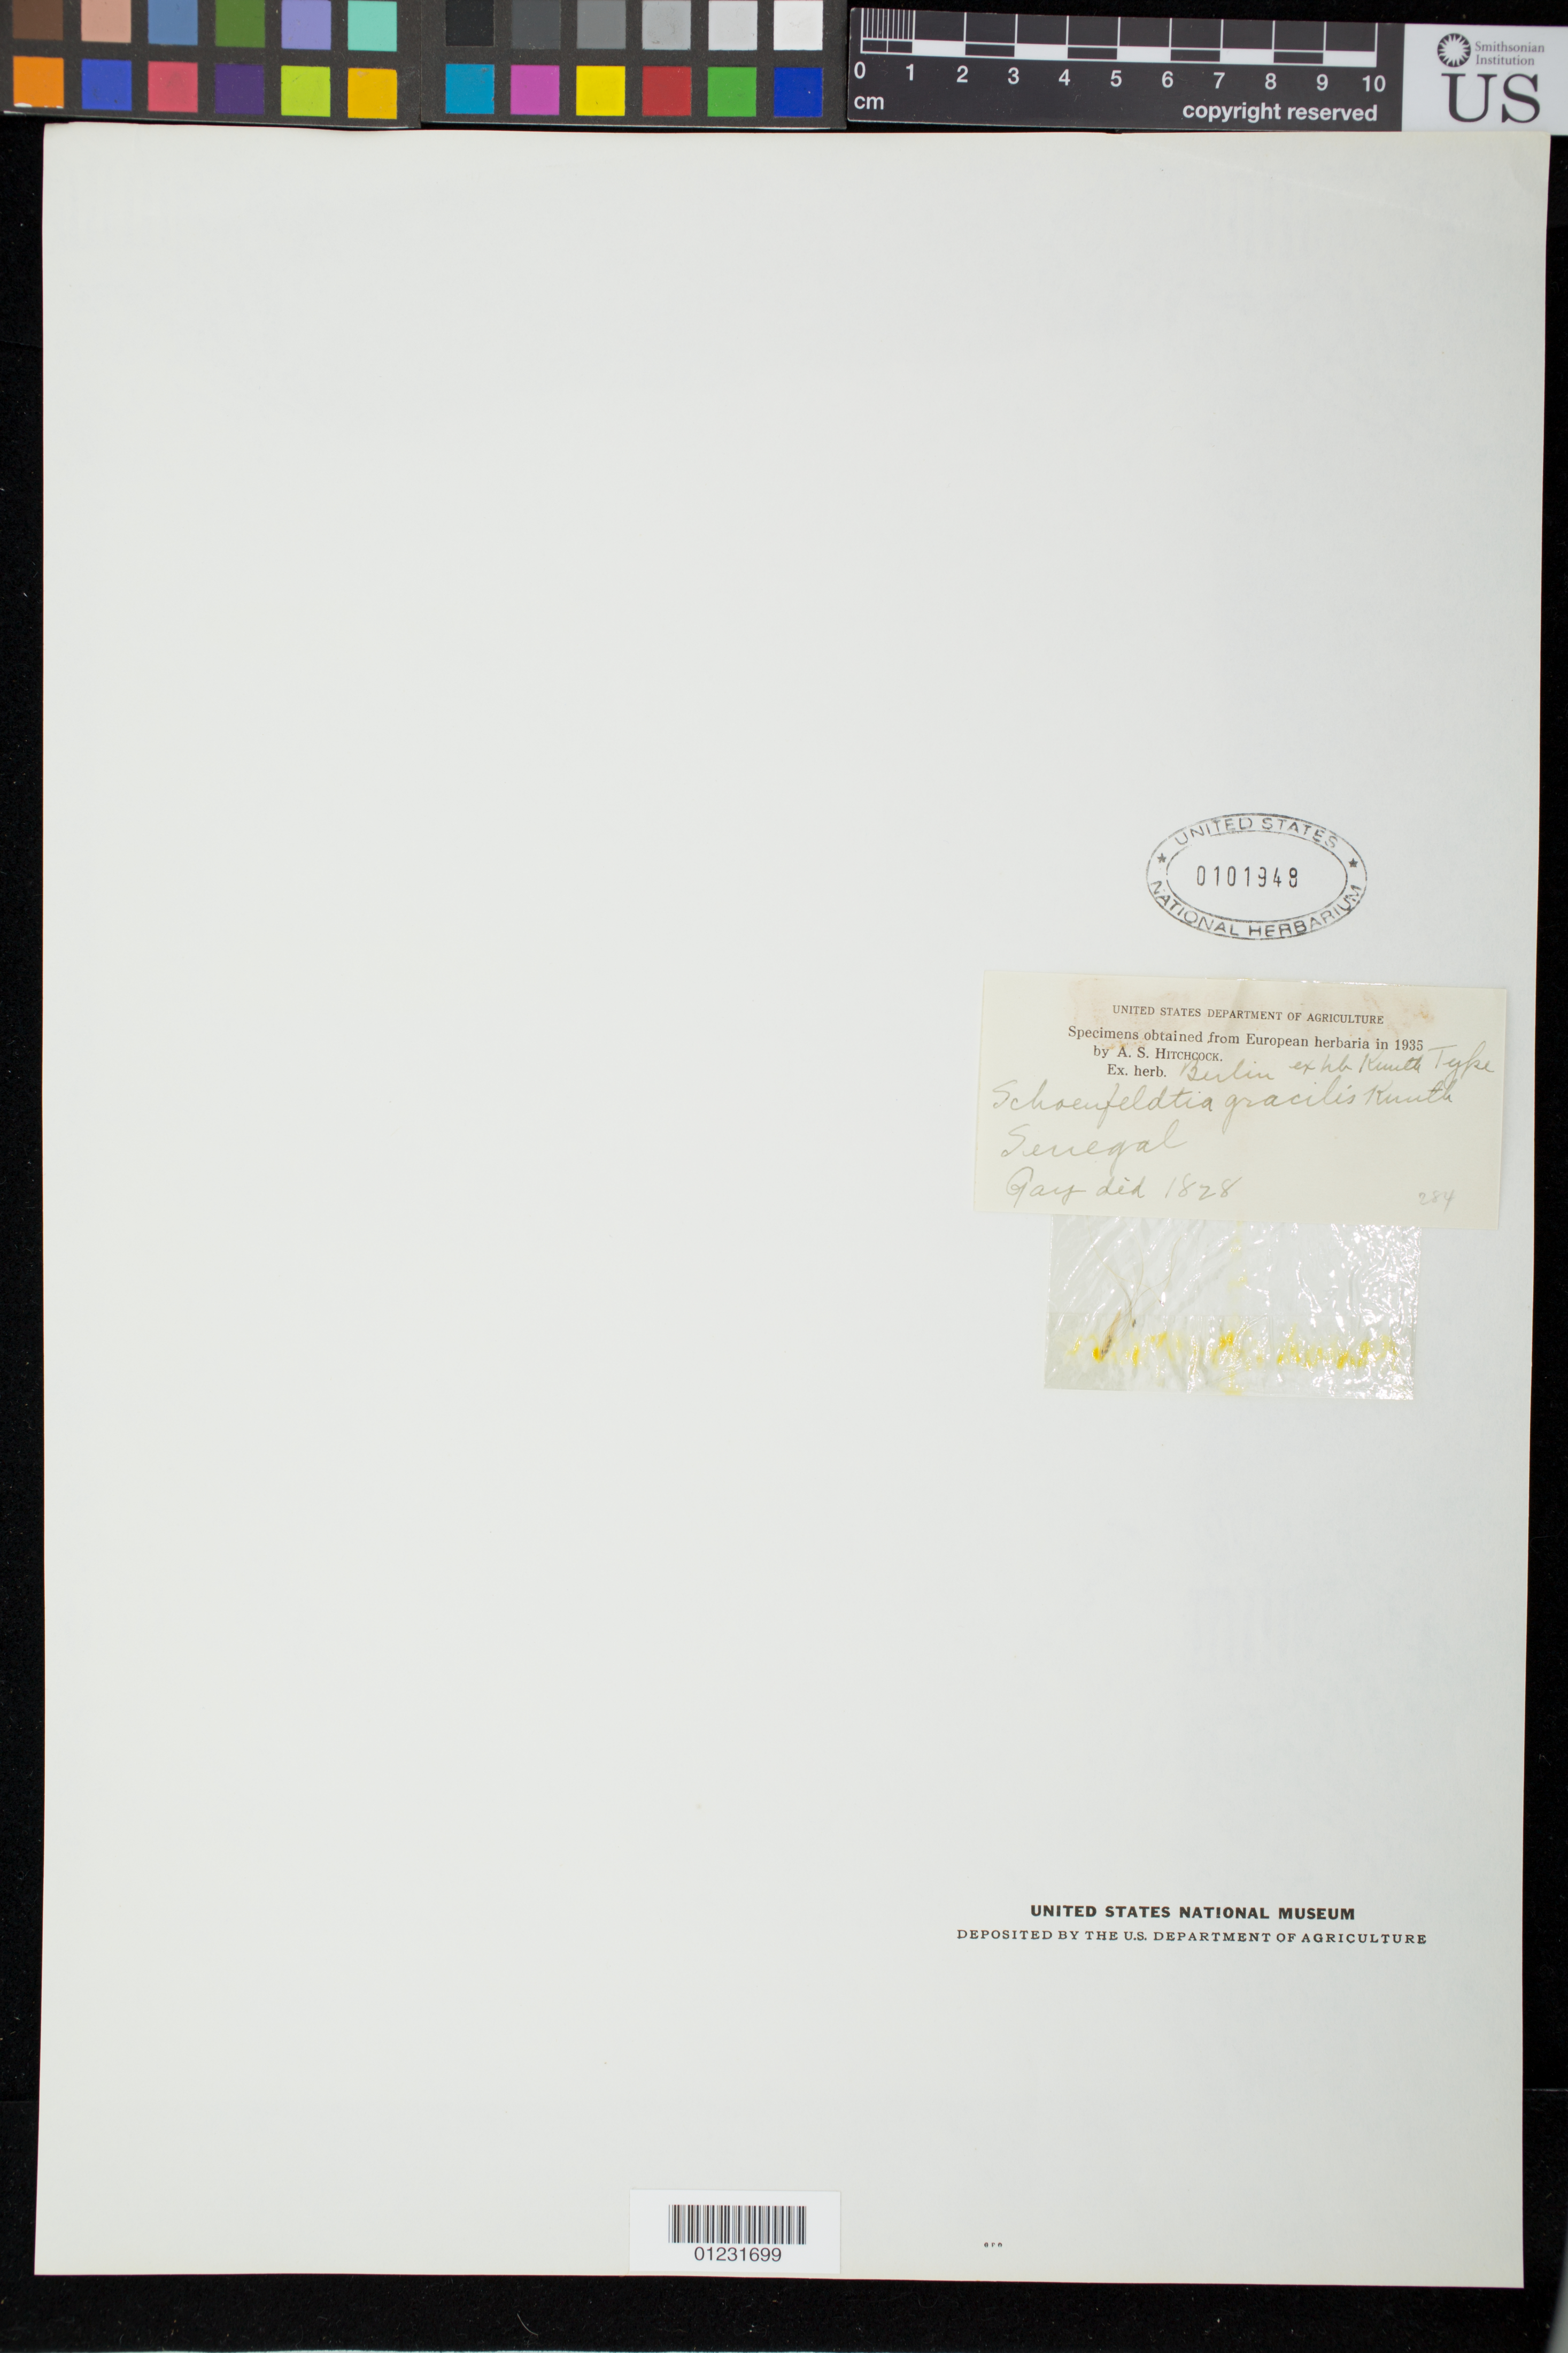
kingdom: Plantae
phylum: Tracheophyta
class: Liliopsida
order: Poales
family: Poaceae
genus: Schoenefeldia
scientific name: Schoenefeldia gracilis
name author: Kunth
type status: Type Collection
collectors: D. Gay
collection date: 1828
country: Senegal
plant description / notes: Fragmentary material of type specimen ex herb. Berlin.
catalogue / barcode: US 101948